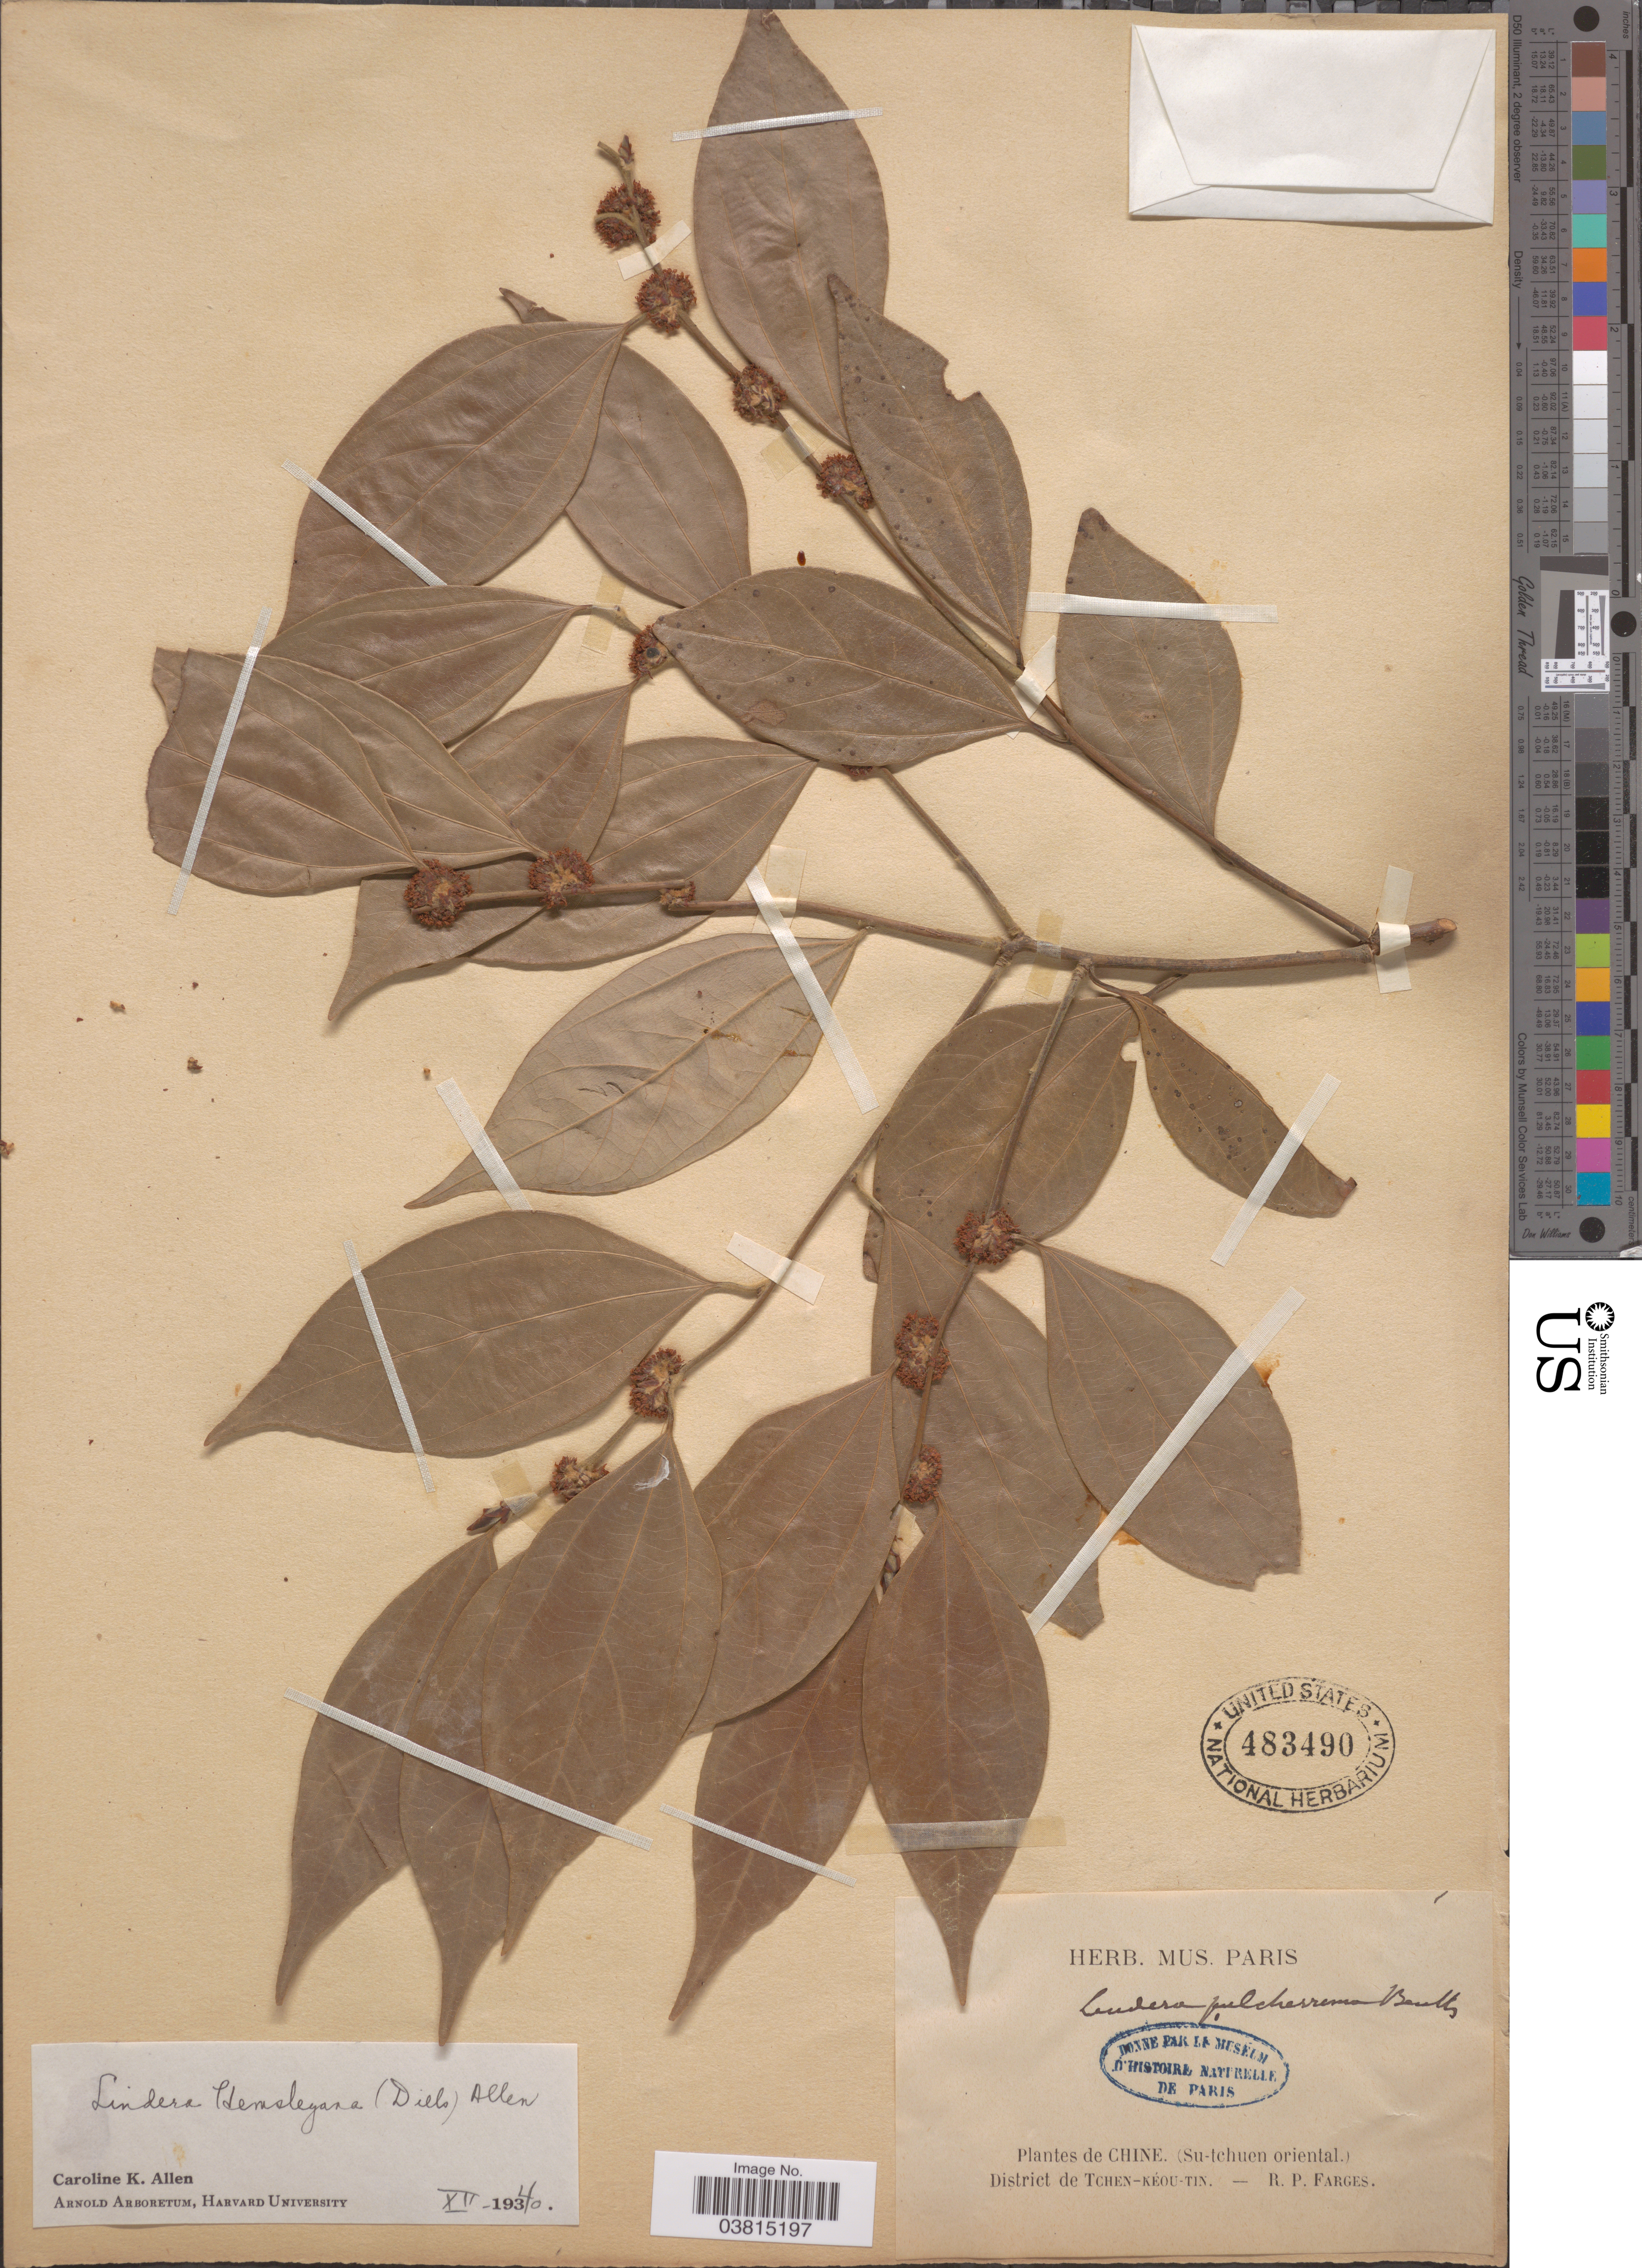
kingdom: Plantae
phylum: Tracheophyta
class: Magnoliopsida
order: Laurales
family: Lauraceae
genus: Lindera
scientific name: Lindera hemsleyana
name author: (Diels) C.K. Allen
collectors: R. Farges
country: China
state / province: Sichuan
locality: (Su-tchuen oriental.) District de Tchen-Kéou-tin.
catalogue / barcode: US 483490